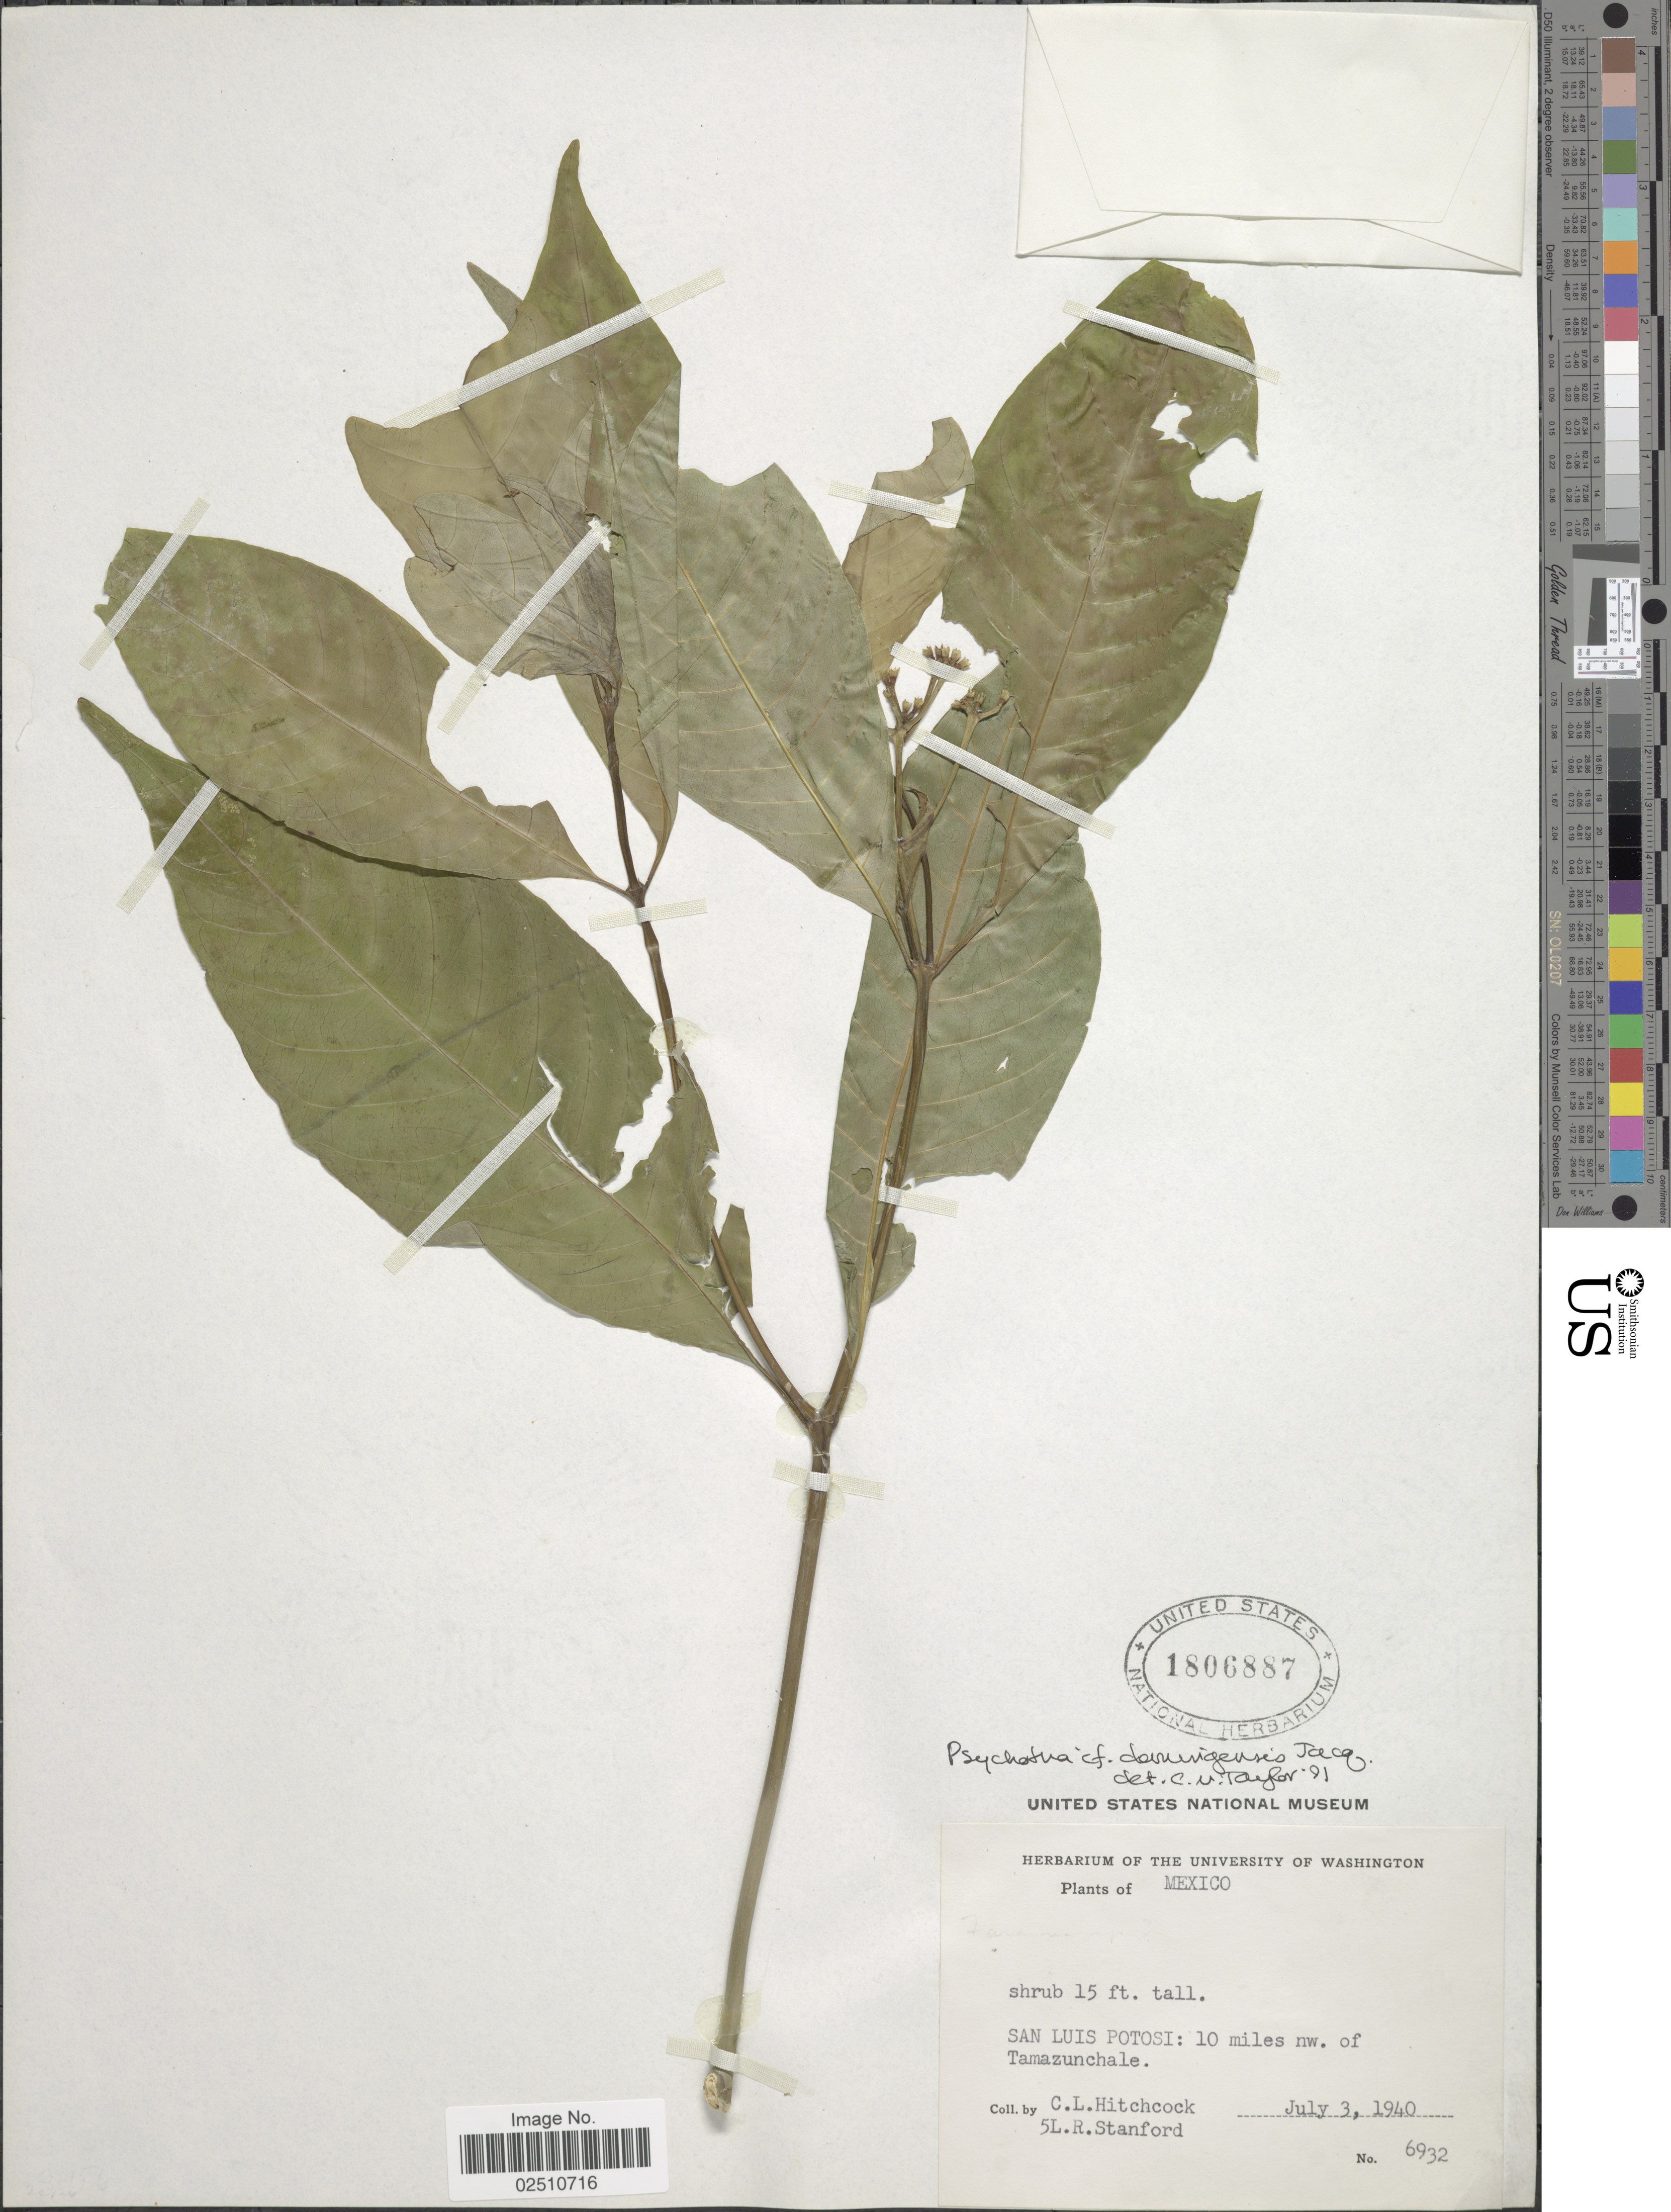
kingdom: Plantae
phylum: Tracheophyta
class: Magnoliopsida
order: Gentianales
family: Rubiaceae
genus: Psychotria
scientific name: Psychotria domingensis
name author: Jacq.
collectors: C. L. Hitchcock & L. R. Stanford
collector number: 6932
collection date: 1940-07-03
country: Mexico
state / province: San Luis Potosí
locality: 10 miles nw of Tamazunchale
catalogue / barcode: US 1806887